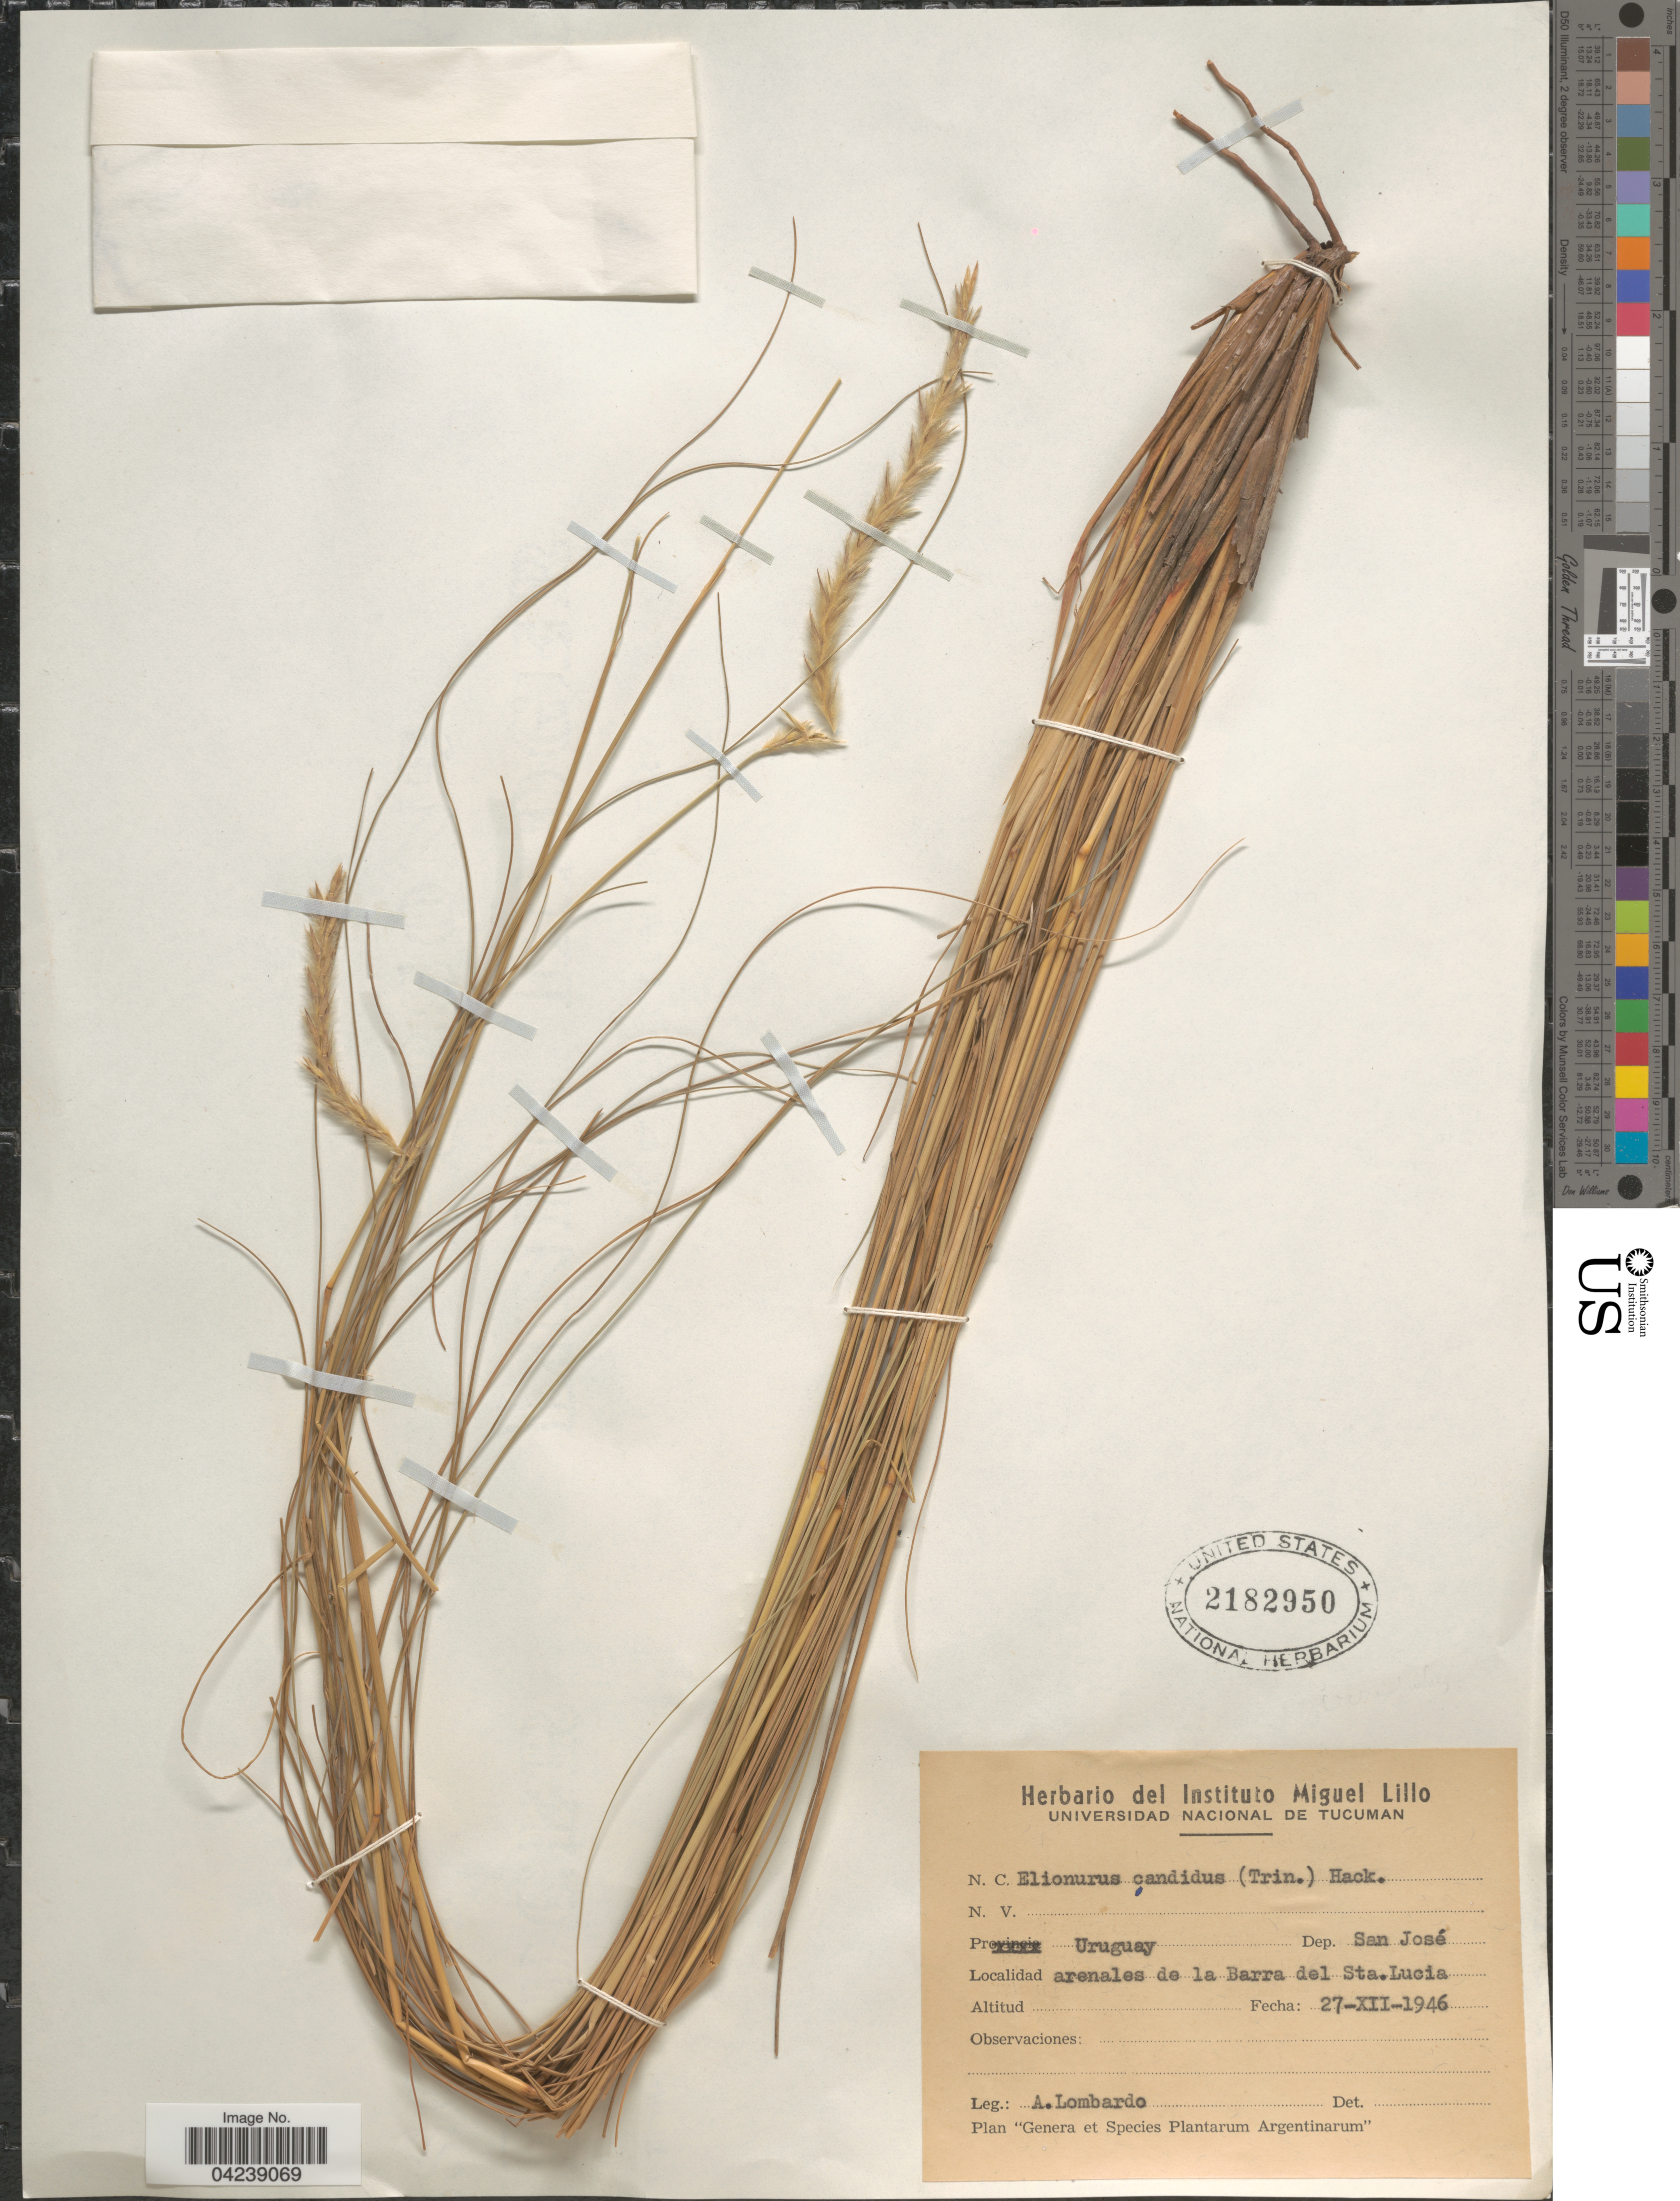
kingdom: Plantae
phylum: Tracheophyta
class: Liliopsida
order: Poales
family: Poaceae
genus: Elionurus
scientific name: Elionurus muticus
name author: (Spreng.) Kuntze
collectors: A. Lombardo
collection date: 1946-12-27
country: Uruguay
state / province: San Jose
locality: Dep. San José. Arenales de la Barra del Sta. Lucia.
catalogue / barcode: US 2182950